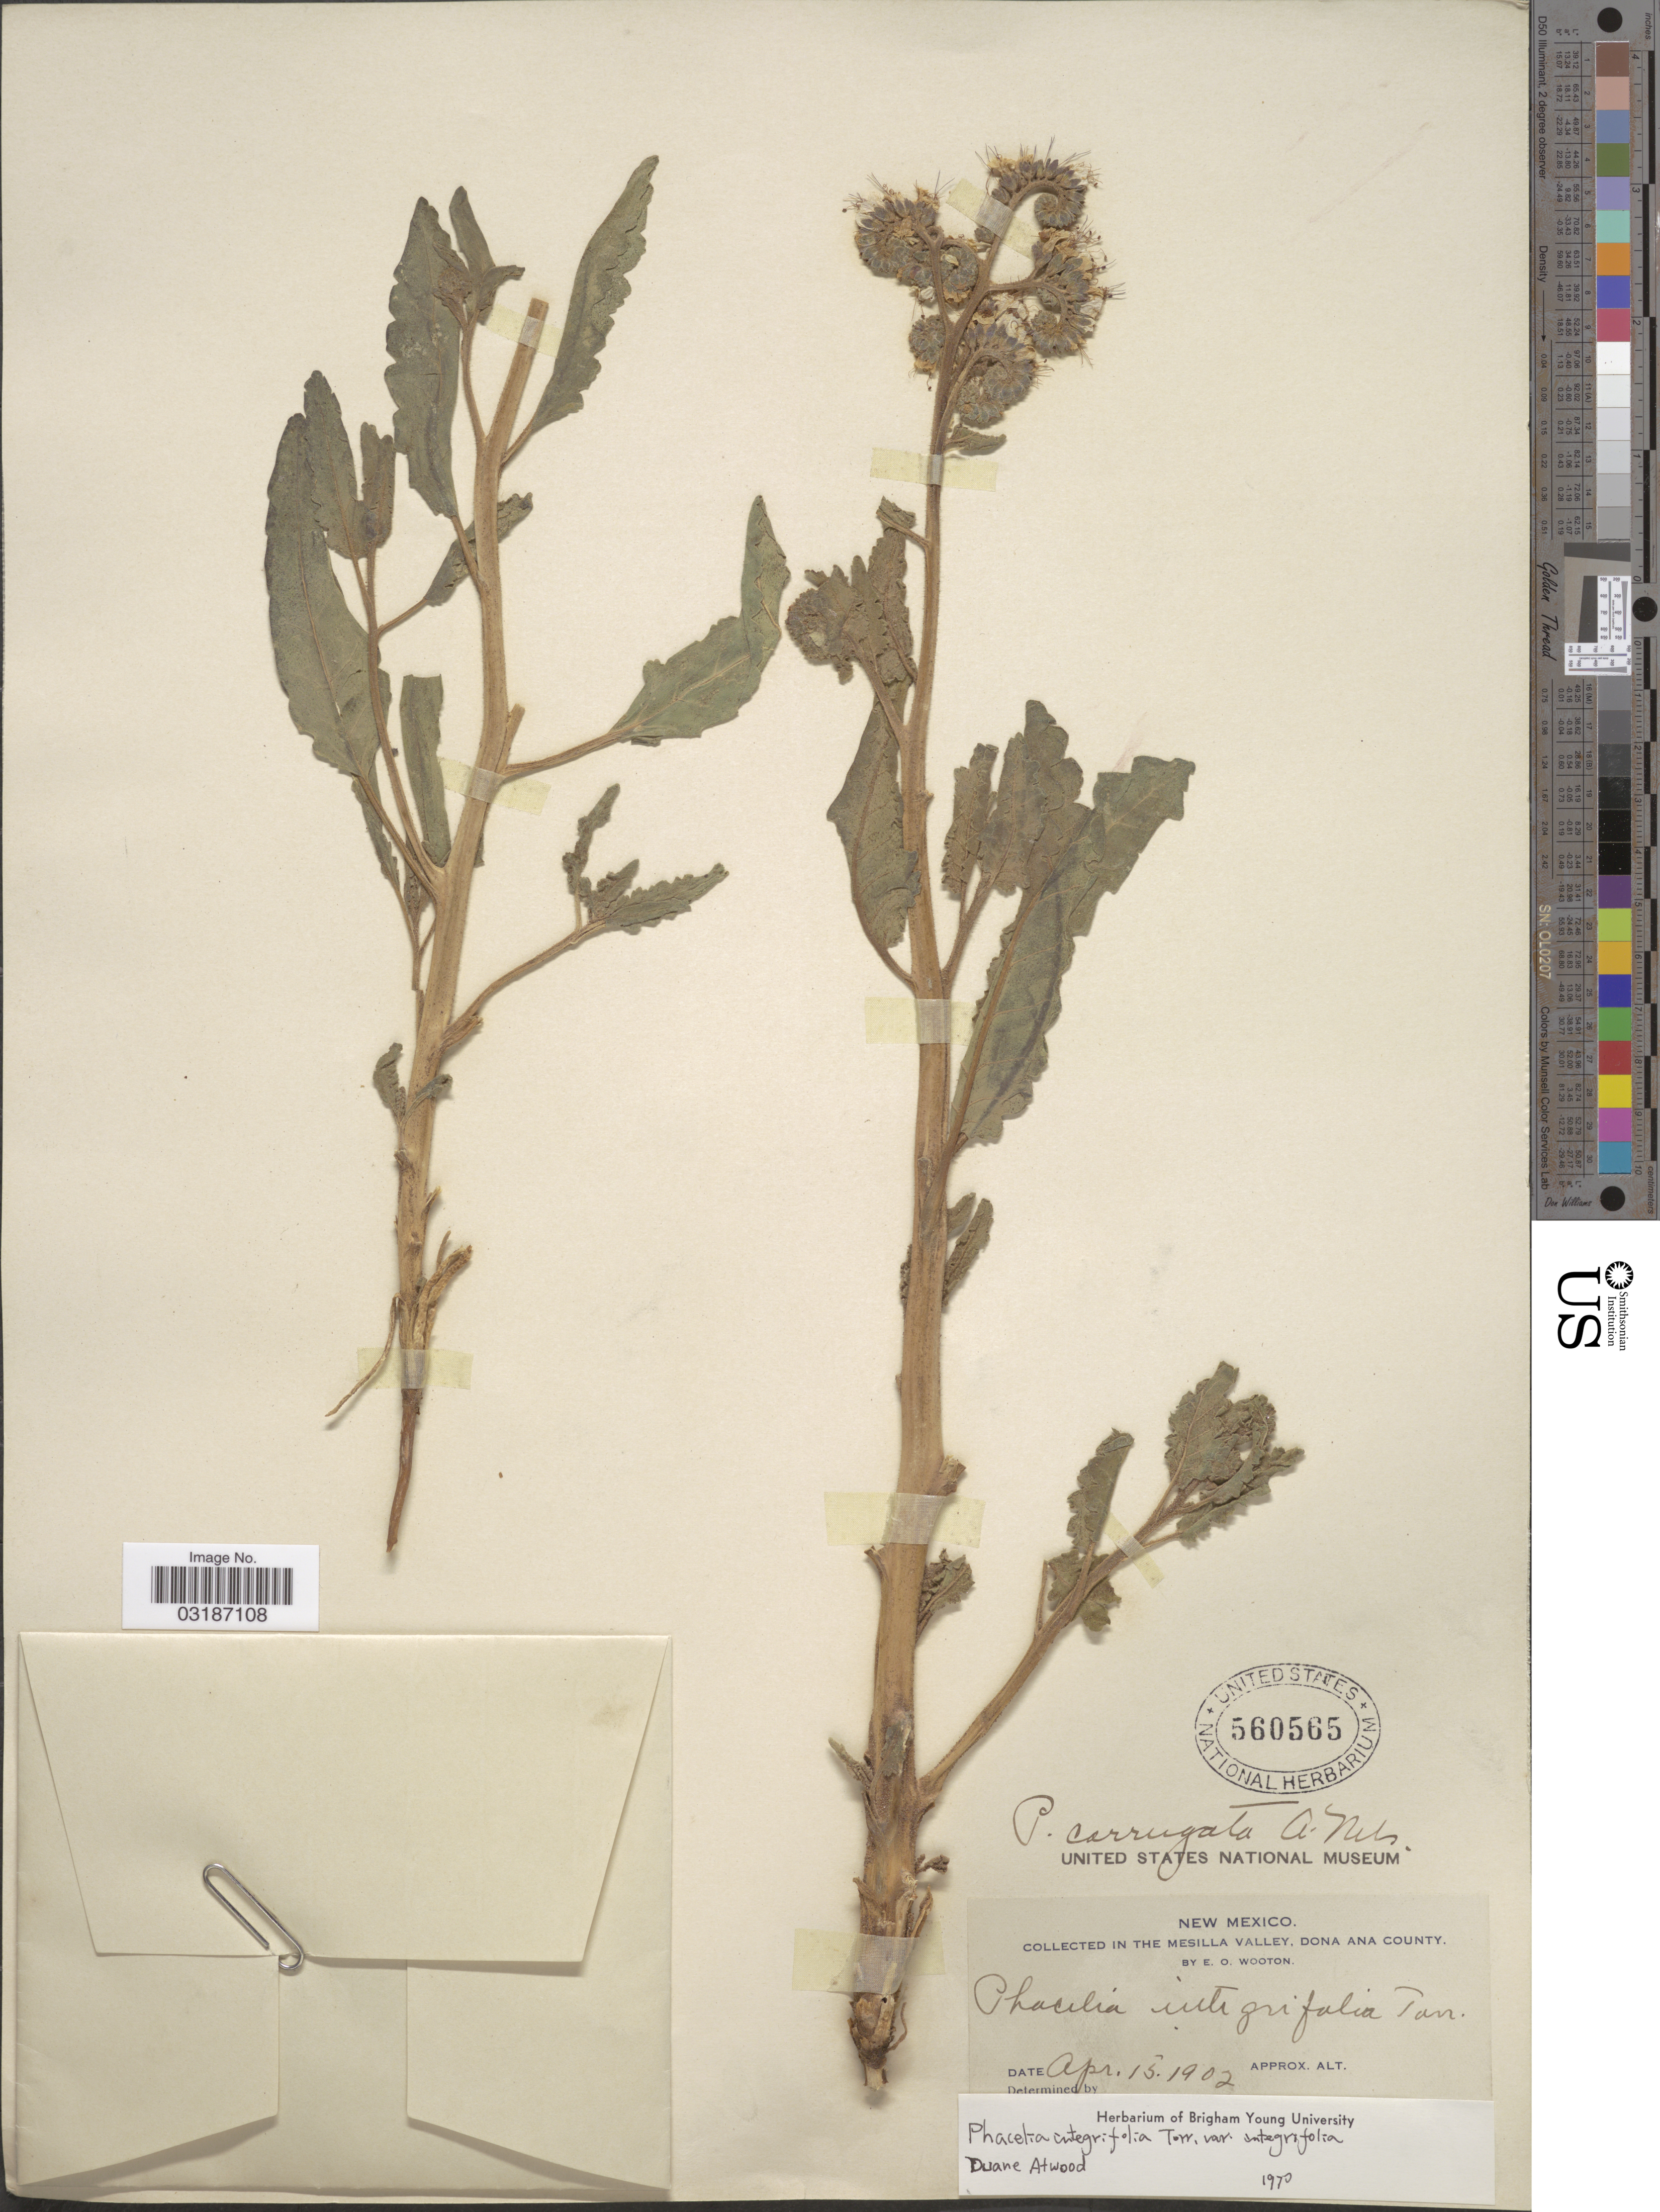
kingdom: Plantae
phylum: Tracheophyta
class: Magnoliopsida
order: Boraginales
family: Hydrophyllaceae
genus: Phacelia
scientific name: Phacelia integrifolia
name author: Torr.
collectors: E. O. Wooton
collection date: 1902-04-15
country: United States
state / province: New Mexico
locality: In The Mesilla Valley, Dona Ana County.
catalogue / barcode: US 560565